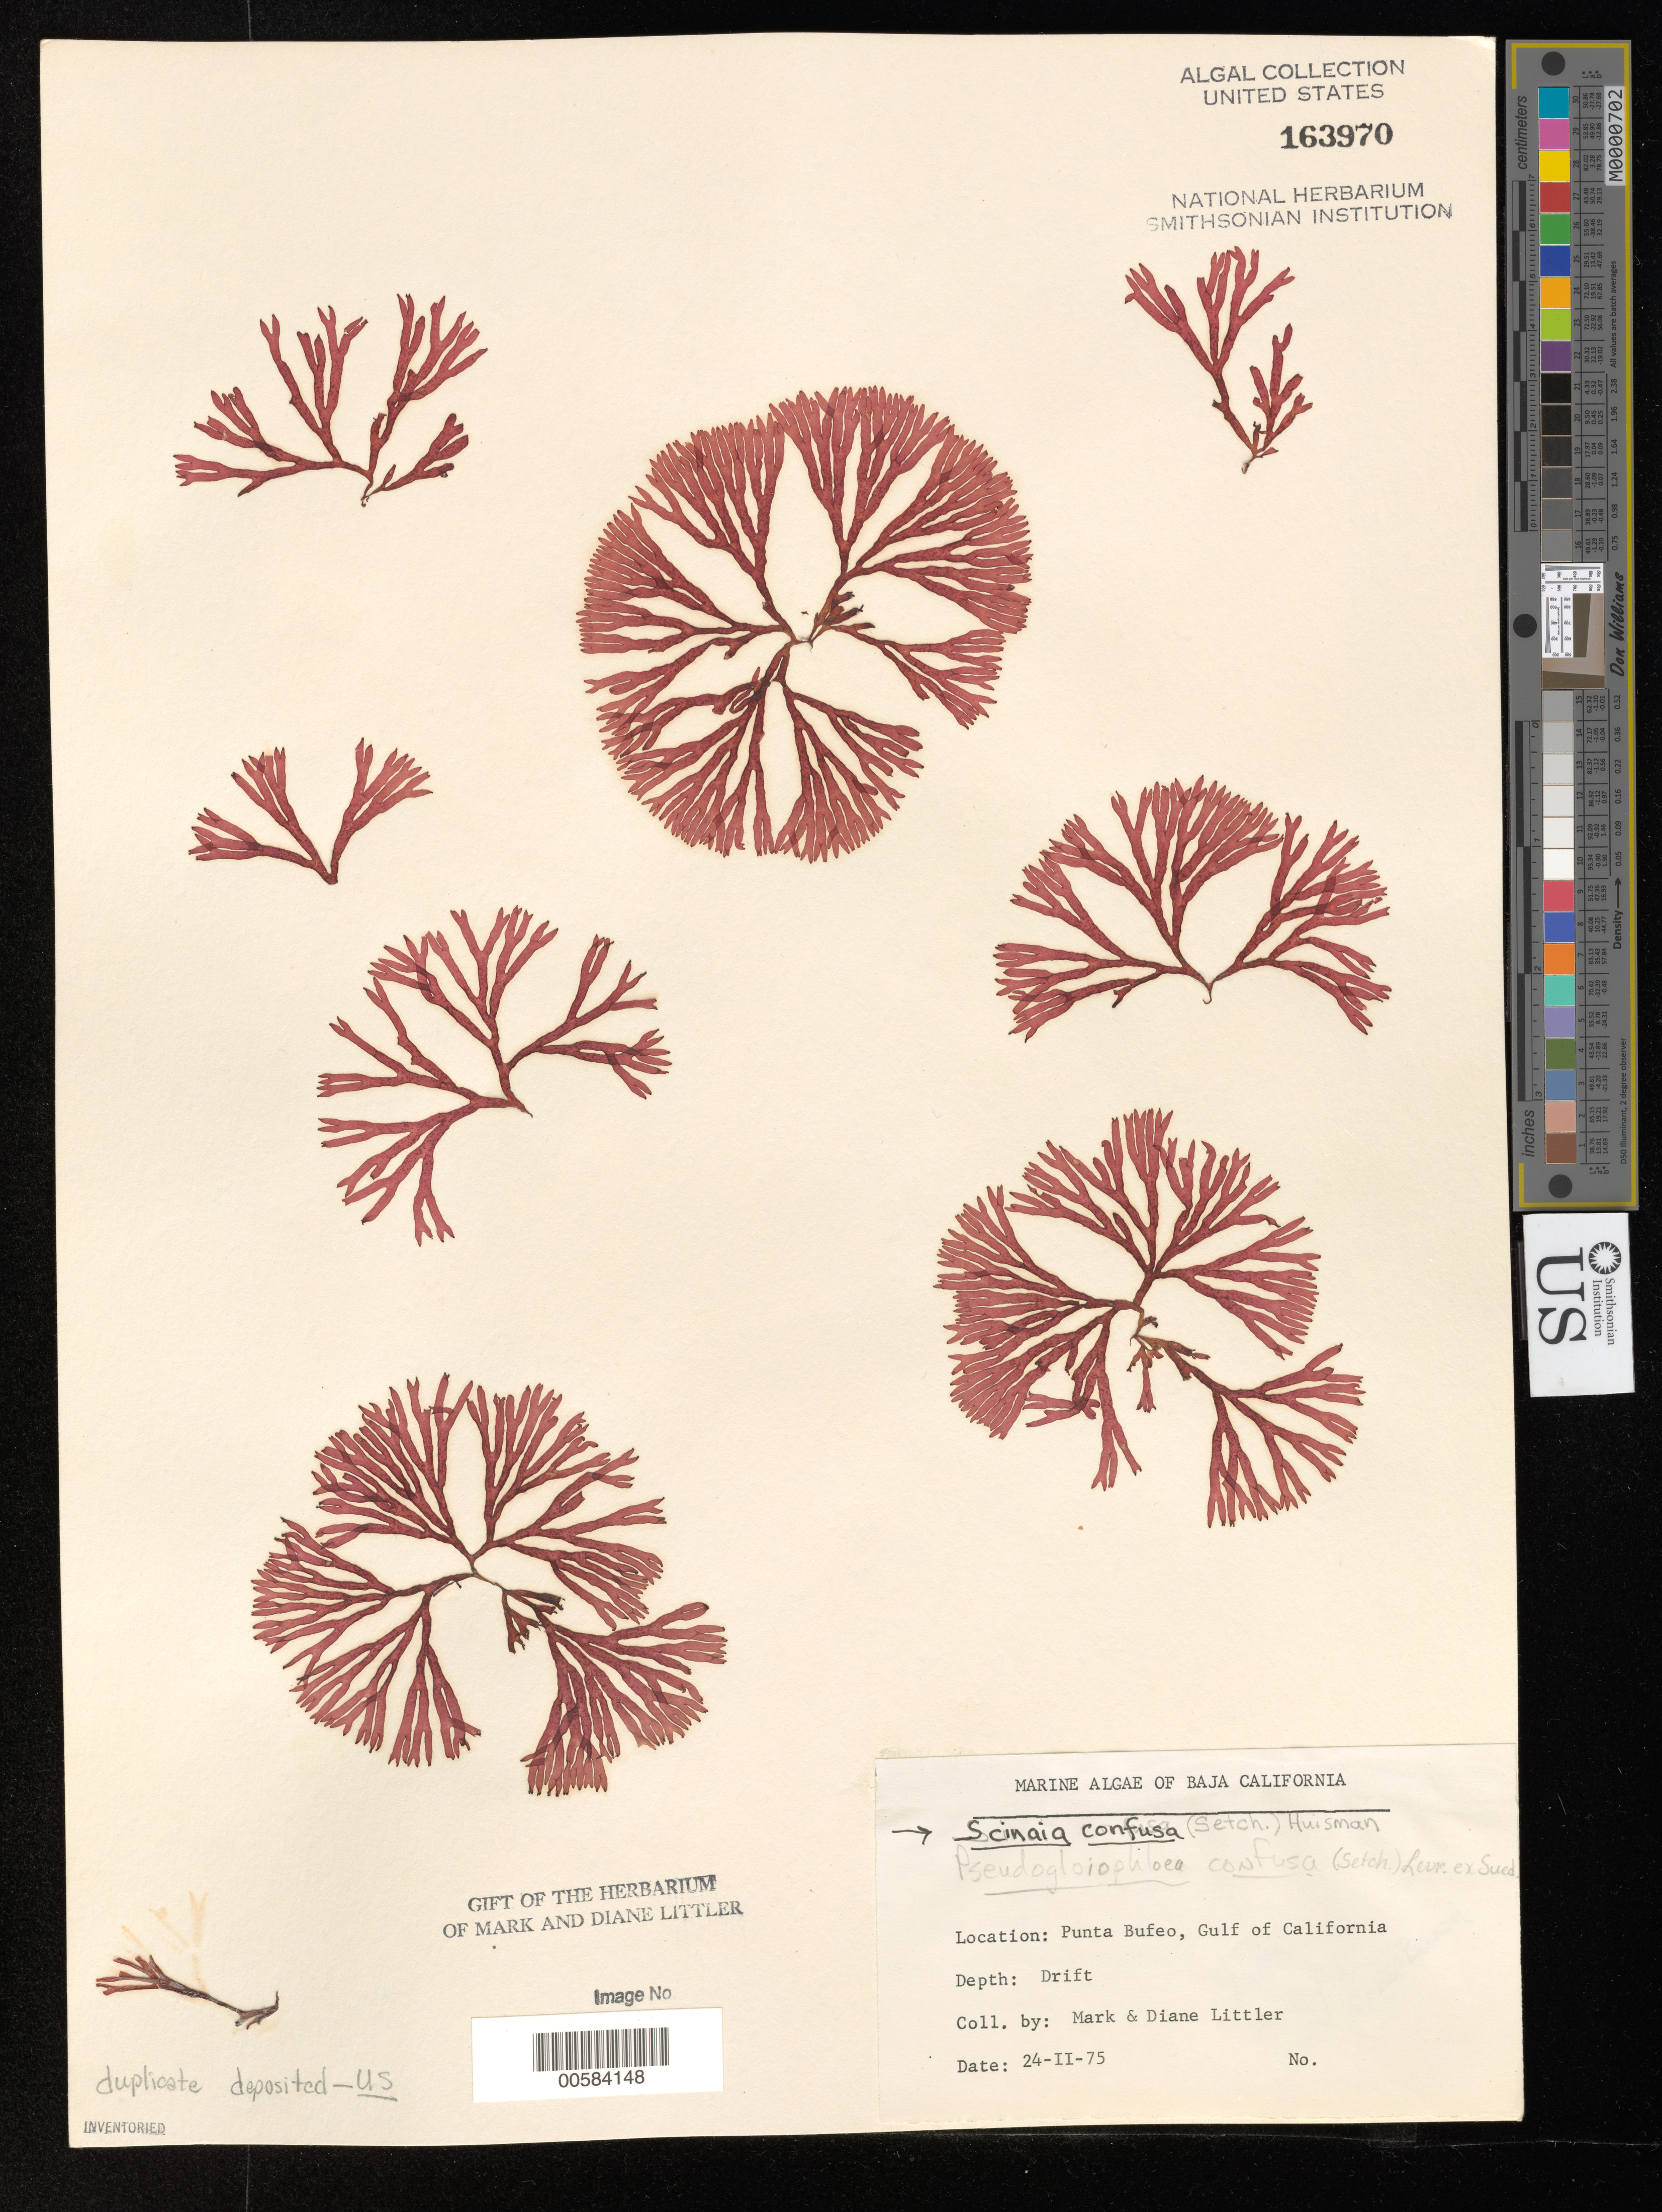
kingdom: Plantae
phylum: Rhodophyta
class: Florideophyceae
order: Nemaliales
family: Scinaiaceae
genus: Scinaia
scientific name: Scinaia confusa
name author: (Setch.) Huisman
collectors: M. M. Littler & D. S. Littler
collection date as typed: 24 Feb 1975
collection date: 1975-02-24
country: Mexico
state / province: Baja California Norte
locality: Punta Bufeo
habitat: Drift.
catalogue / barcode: US 163970